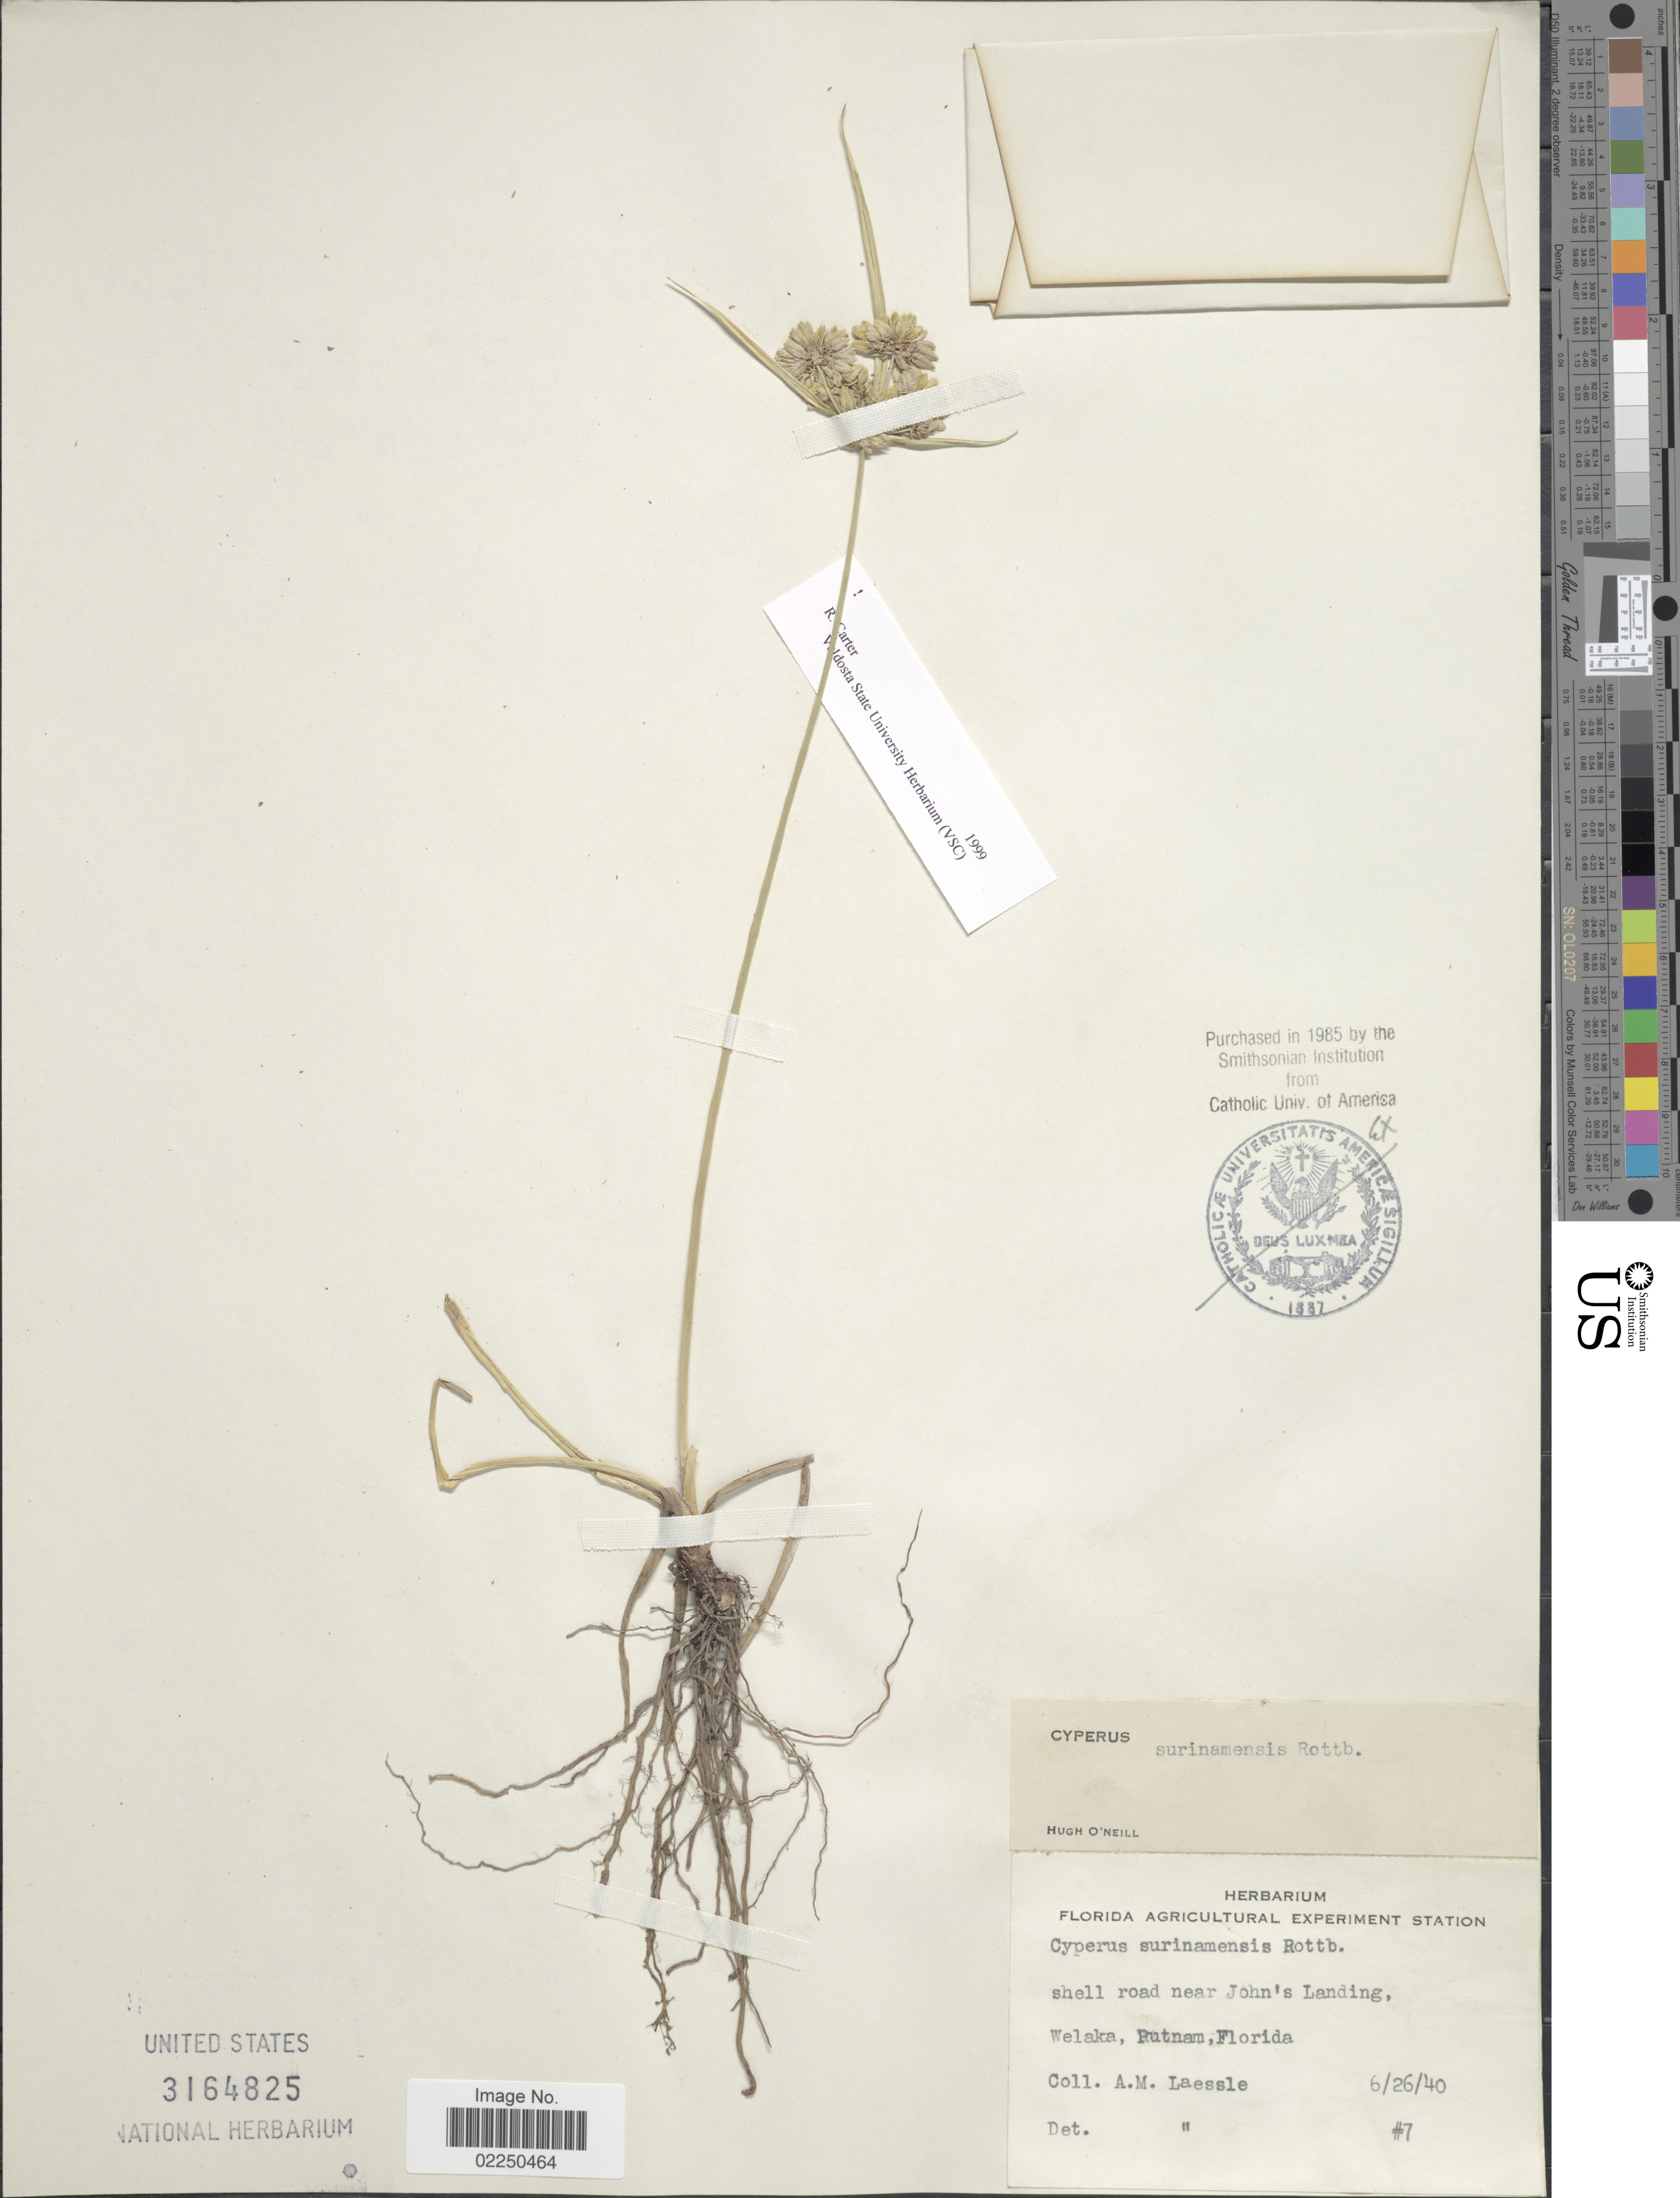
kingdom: Plantae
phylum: Tracheophyta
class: Liliopsida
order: Poales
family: Cyperaceae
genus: Cyperus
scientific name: Cyperus surinamensis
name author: Rottb.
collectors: A. Laessle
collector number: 7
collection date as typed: Transcribed d/m/y: 26/6/40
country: United States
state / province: Florida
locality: Shell road near John's Landing, Welaka, Putnam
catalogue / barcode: US 3164825